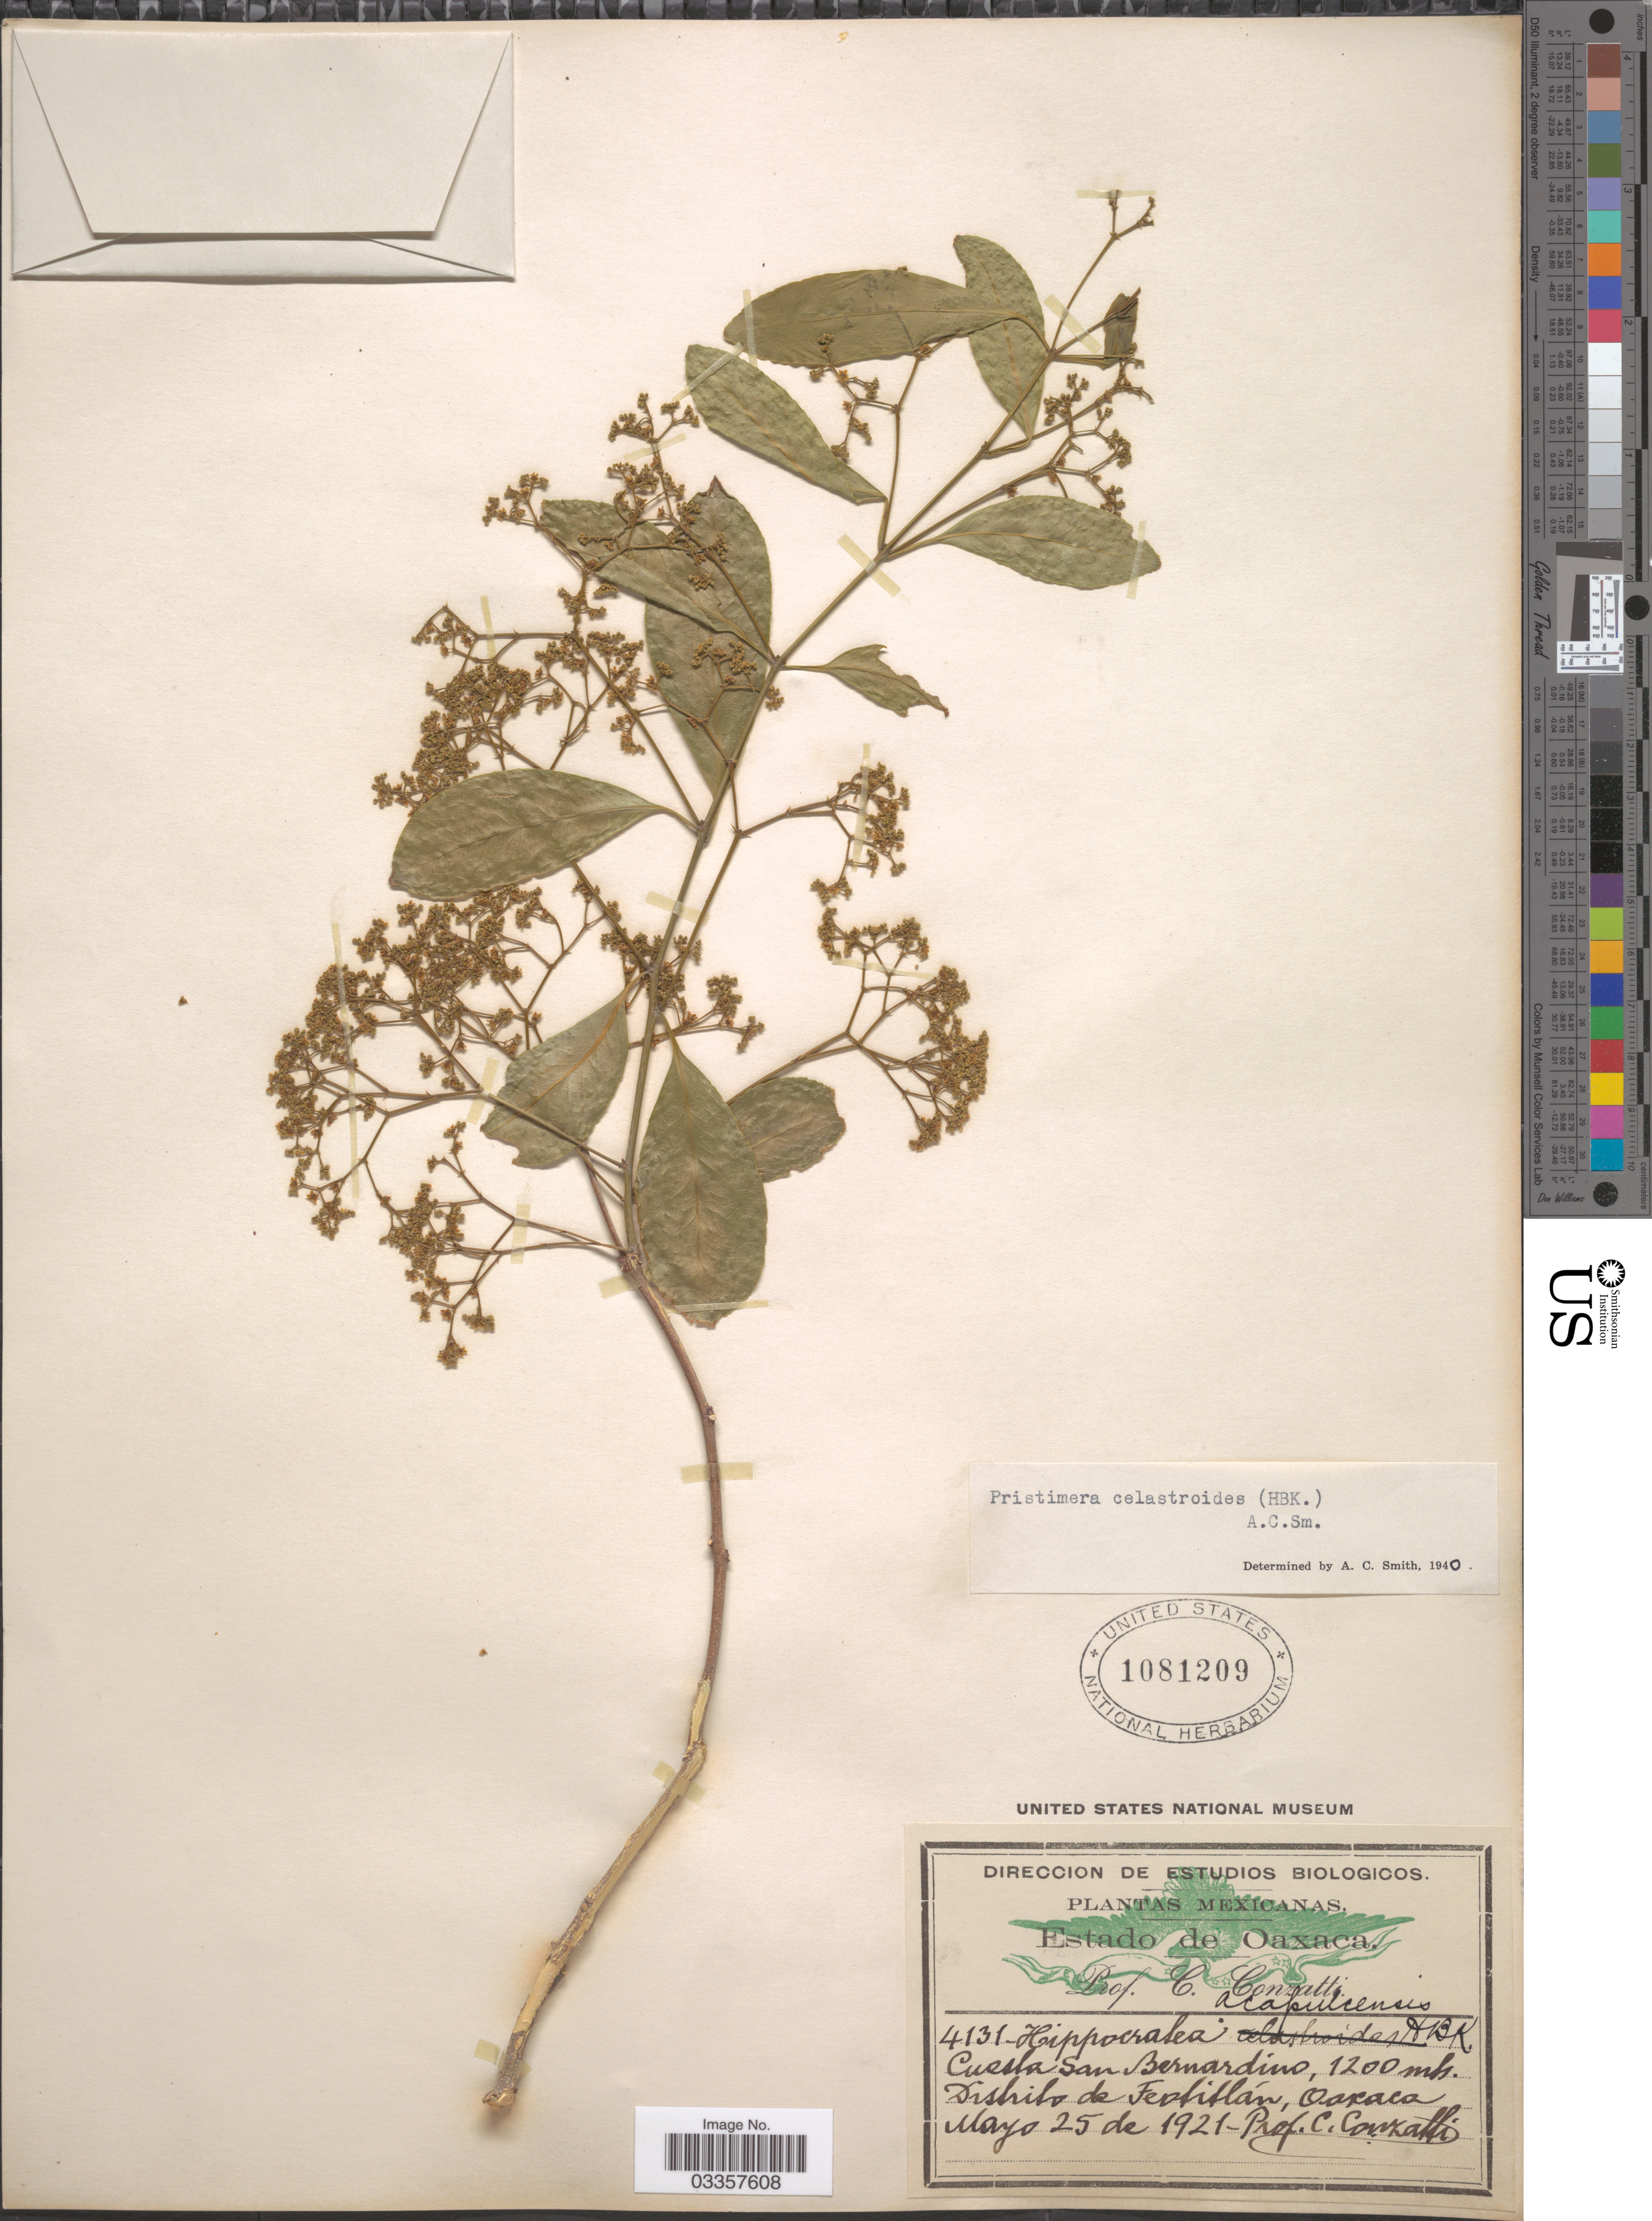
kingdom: Plantae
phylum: Tracheophyta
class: Magnoliopsida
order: Celastrales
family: Celastraceae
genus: Pristimera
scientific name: Pristimera celastroides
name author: (Kunth) A.C. Sm.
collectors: C. Conzatti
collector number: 4131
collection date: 1921-05-25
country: Mexico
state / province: Oaxaca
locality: Cuesta San Bernardino, Distrito de Teotitlán.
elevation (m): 1200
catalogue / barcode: US 1081209